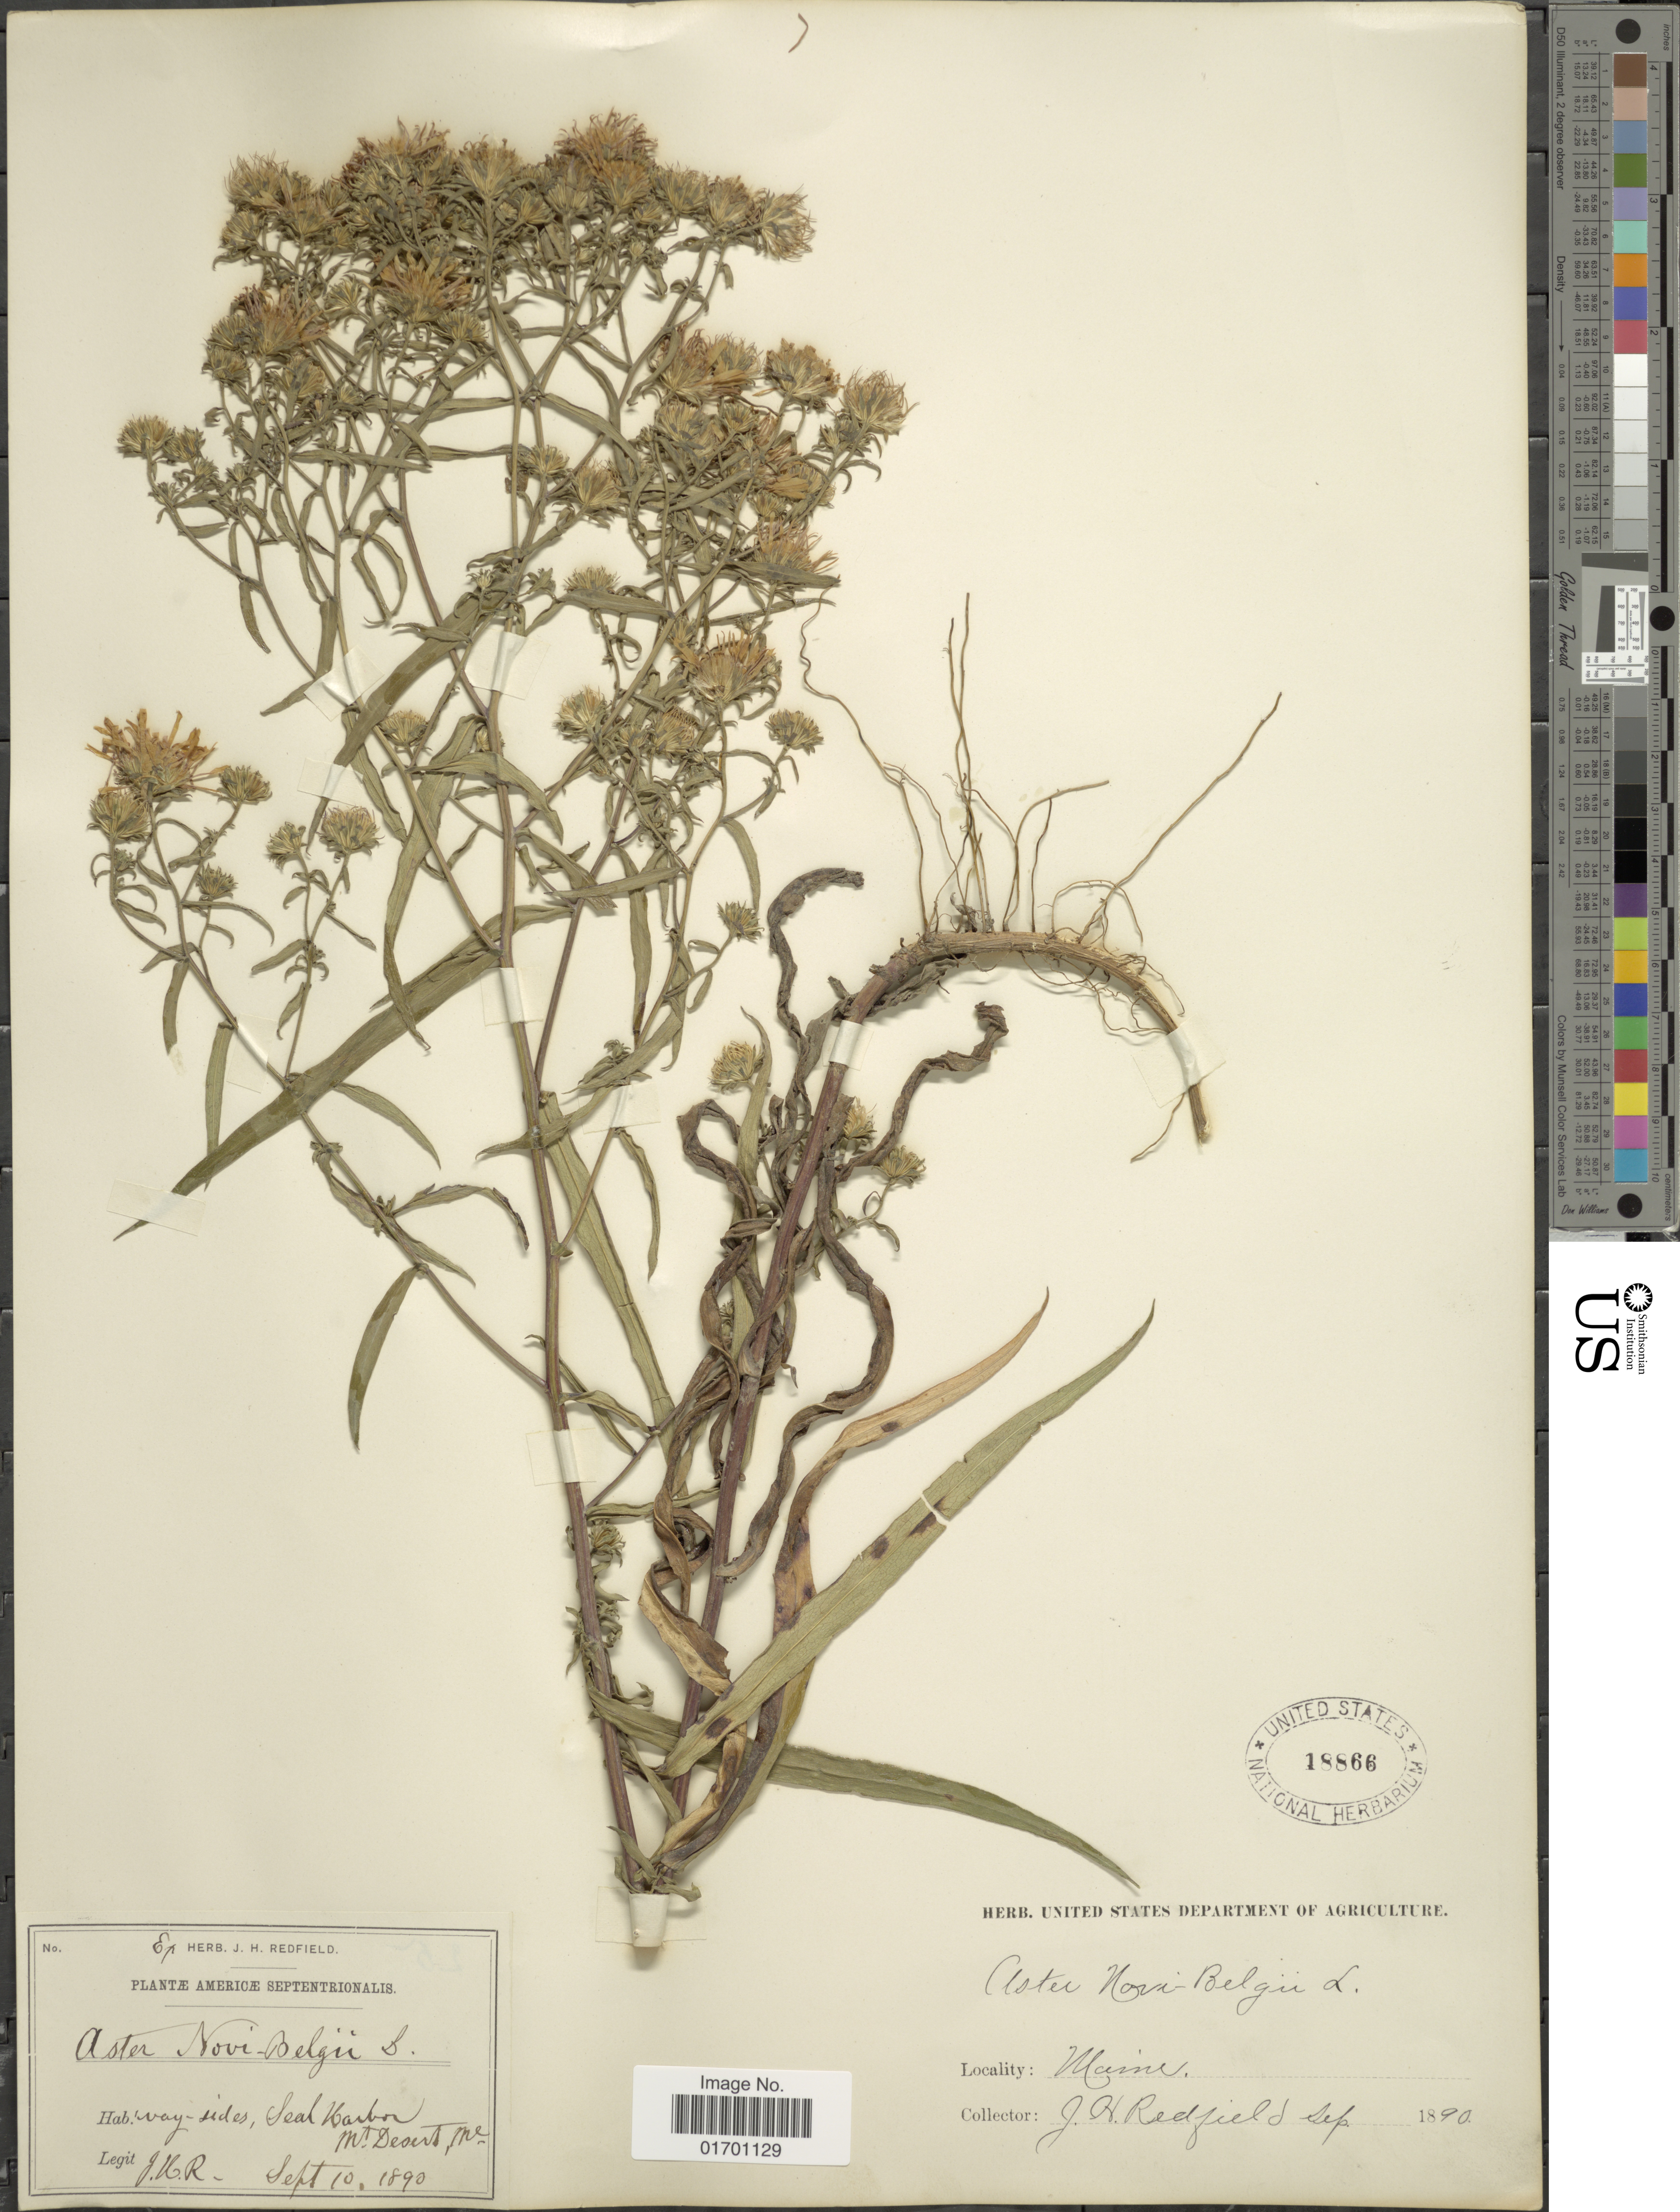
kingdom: Plantae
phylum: Tracheophyta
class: Magnoliopsida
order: Asterales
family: Asteraceae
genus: Symphyotrichum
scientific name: Symphyotrichum novi-belgii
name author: (L.) G.L. Nesom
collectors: J. Redfield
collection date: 1890-09-10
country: United States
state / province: Maine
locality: Way-sides, Seal Harbor. Mt. Desert,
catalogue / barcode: US 18866